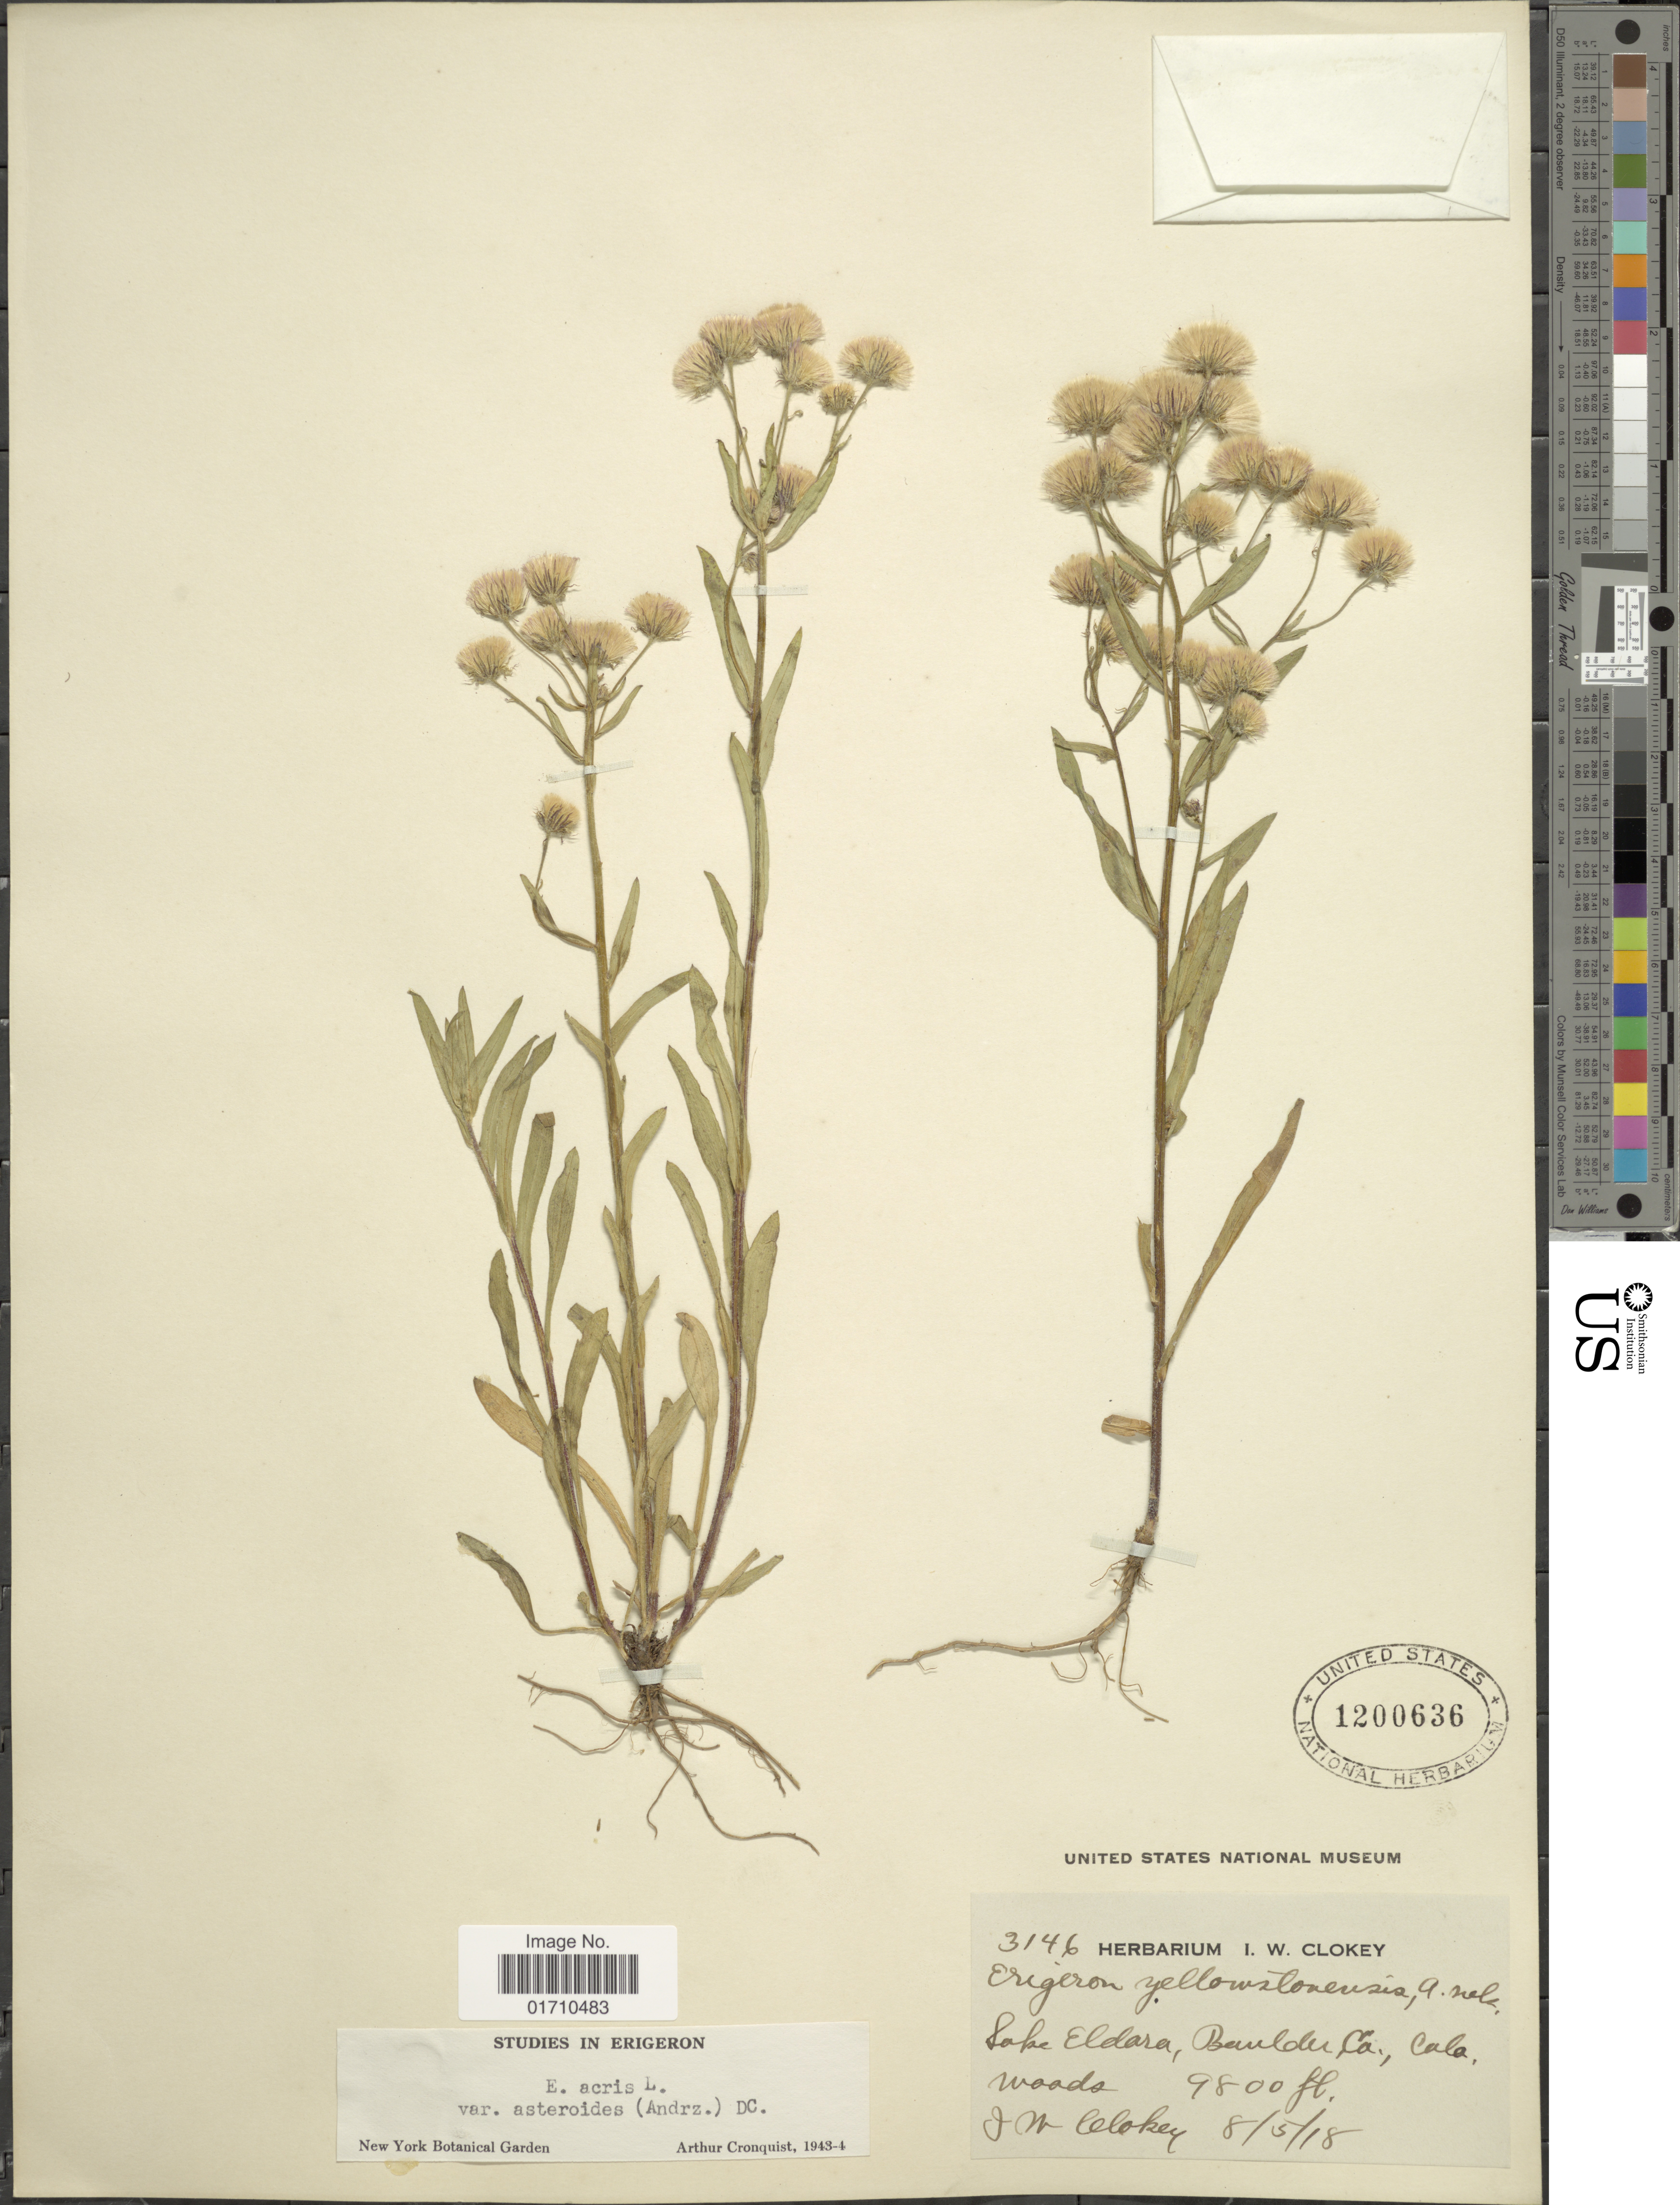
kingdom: Plantae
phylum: Tracheophyta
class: Magnoliopsida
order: Asterales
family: Asteraceae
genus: Erigeron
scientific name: Erigeron acris var. asteroides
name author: (Andrz.) DC.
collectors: J. Clokey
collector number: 3146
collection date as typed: Transcribed d/m/y: 5/8/18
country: United States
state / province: Colorado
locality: Lake Eldara, Boulder Co, woods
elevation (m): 2987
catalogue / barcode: US 1200636